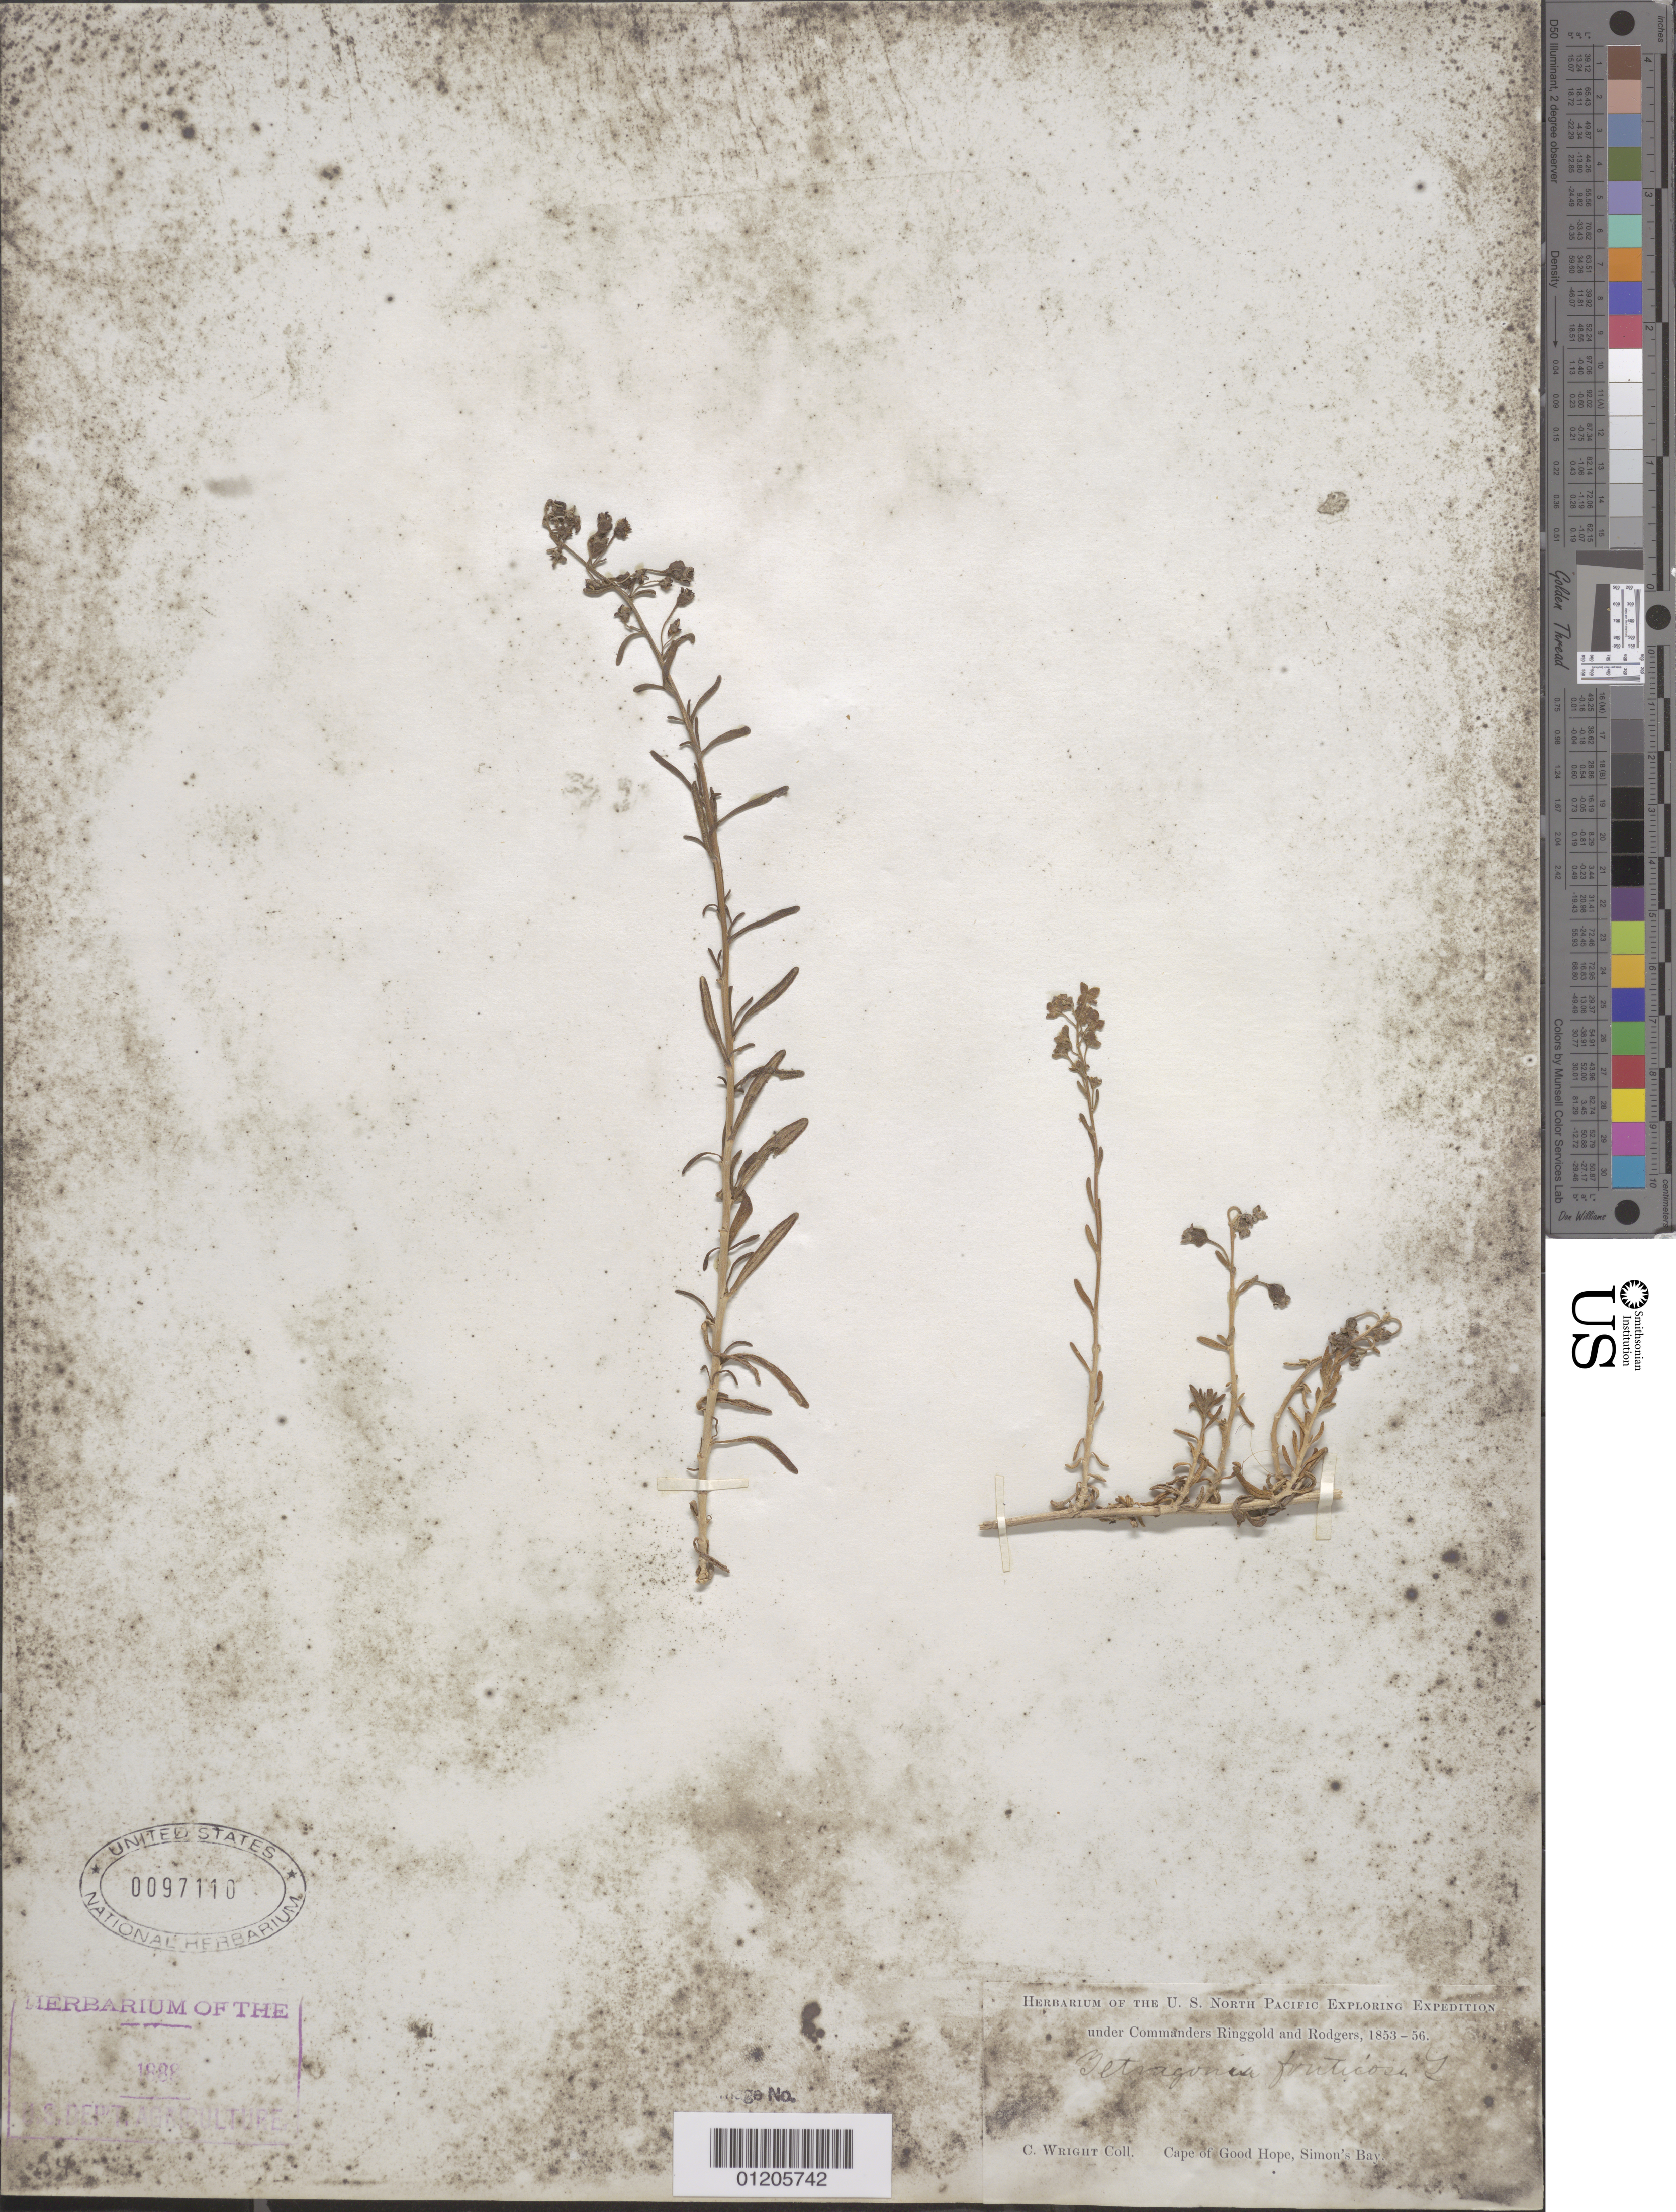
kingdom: Plantae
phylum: Tracheophyta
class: Magnoliopsida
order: Caryophyllales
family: Aizoaceae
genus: Tetragonia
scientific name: Tetragonia fruticosa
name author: L.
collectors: C. Wright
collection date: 1853/1856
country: South Africa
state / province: Western Cape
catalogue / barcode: US 97110